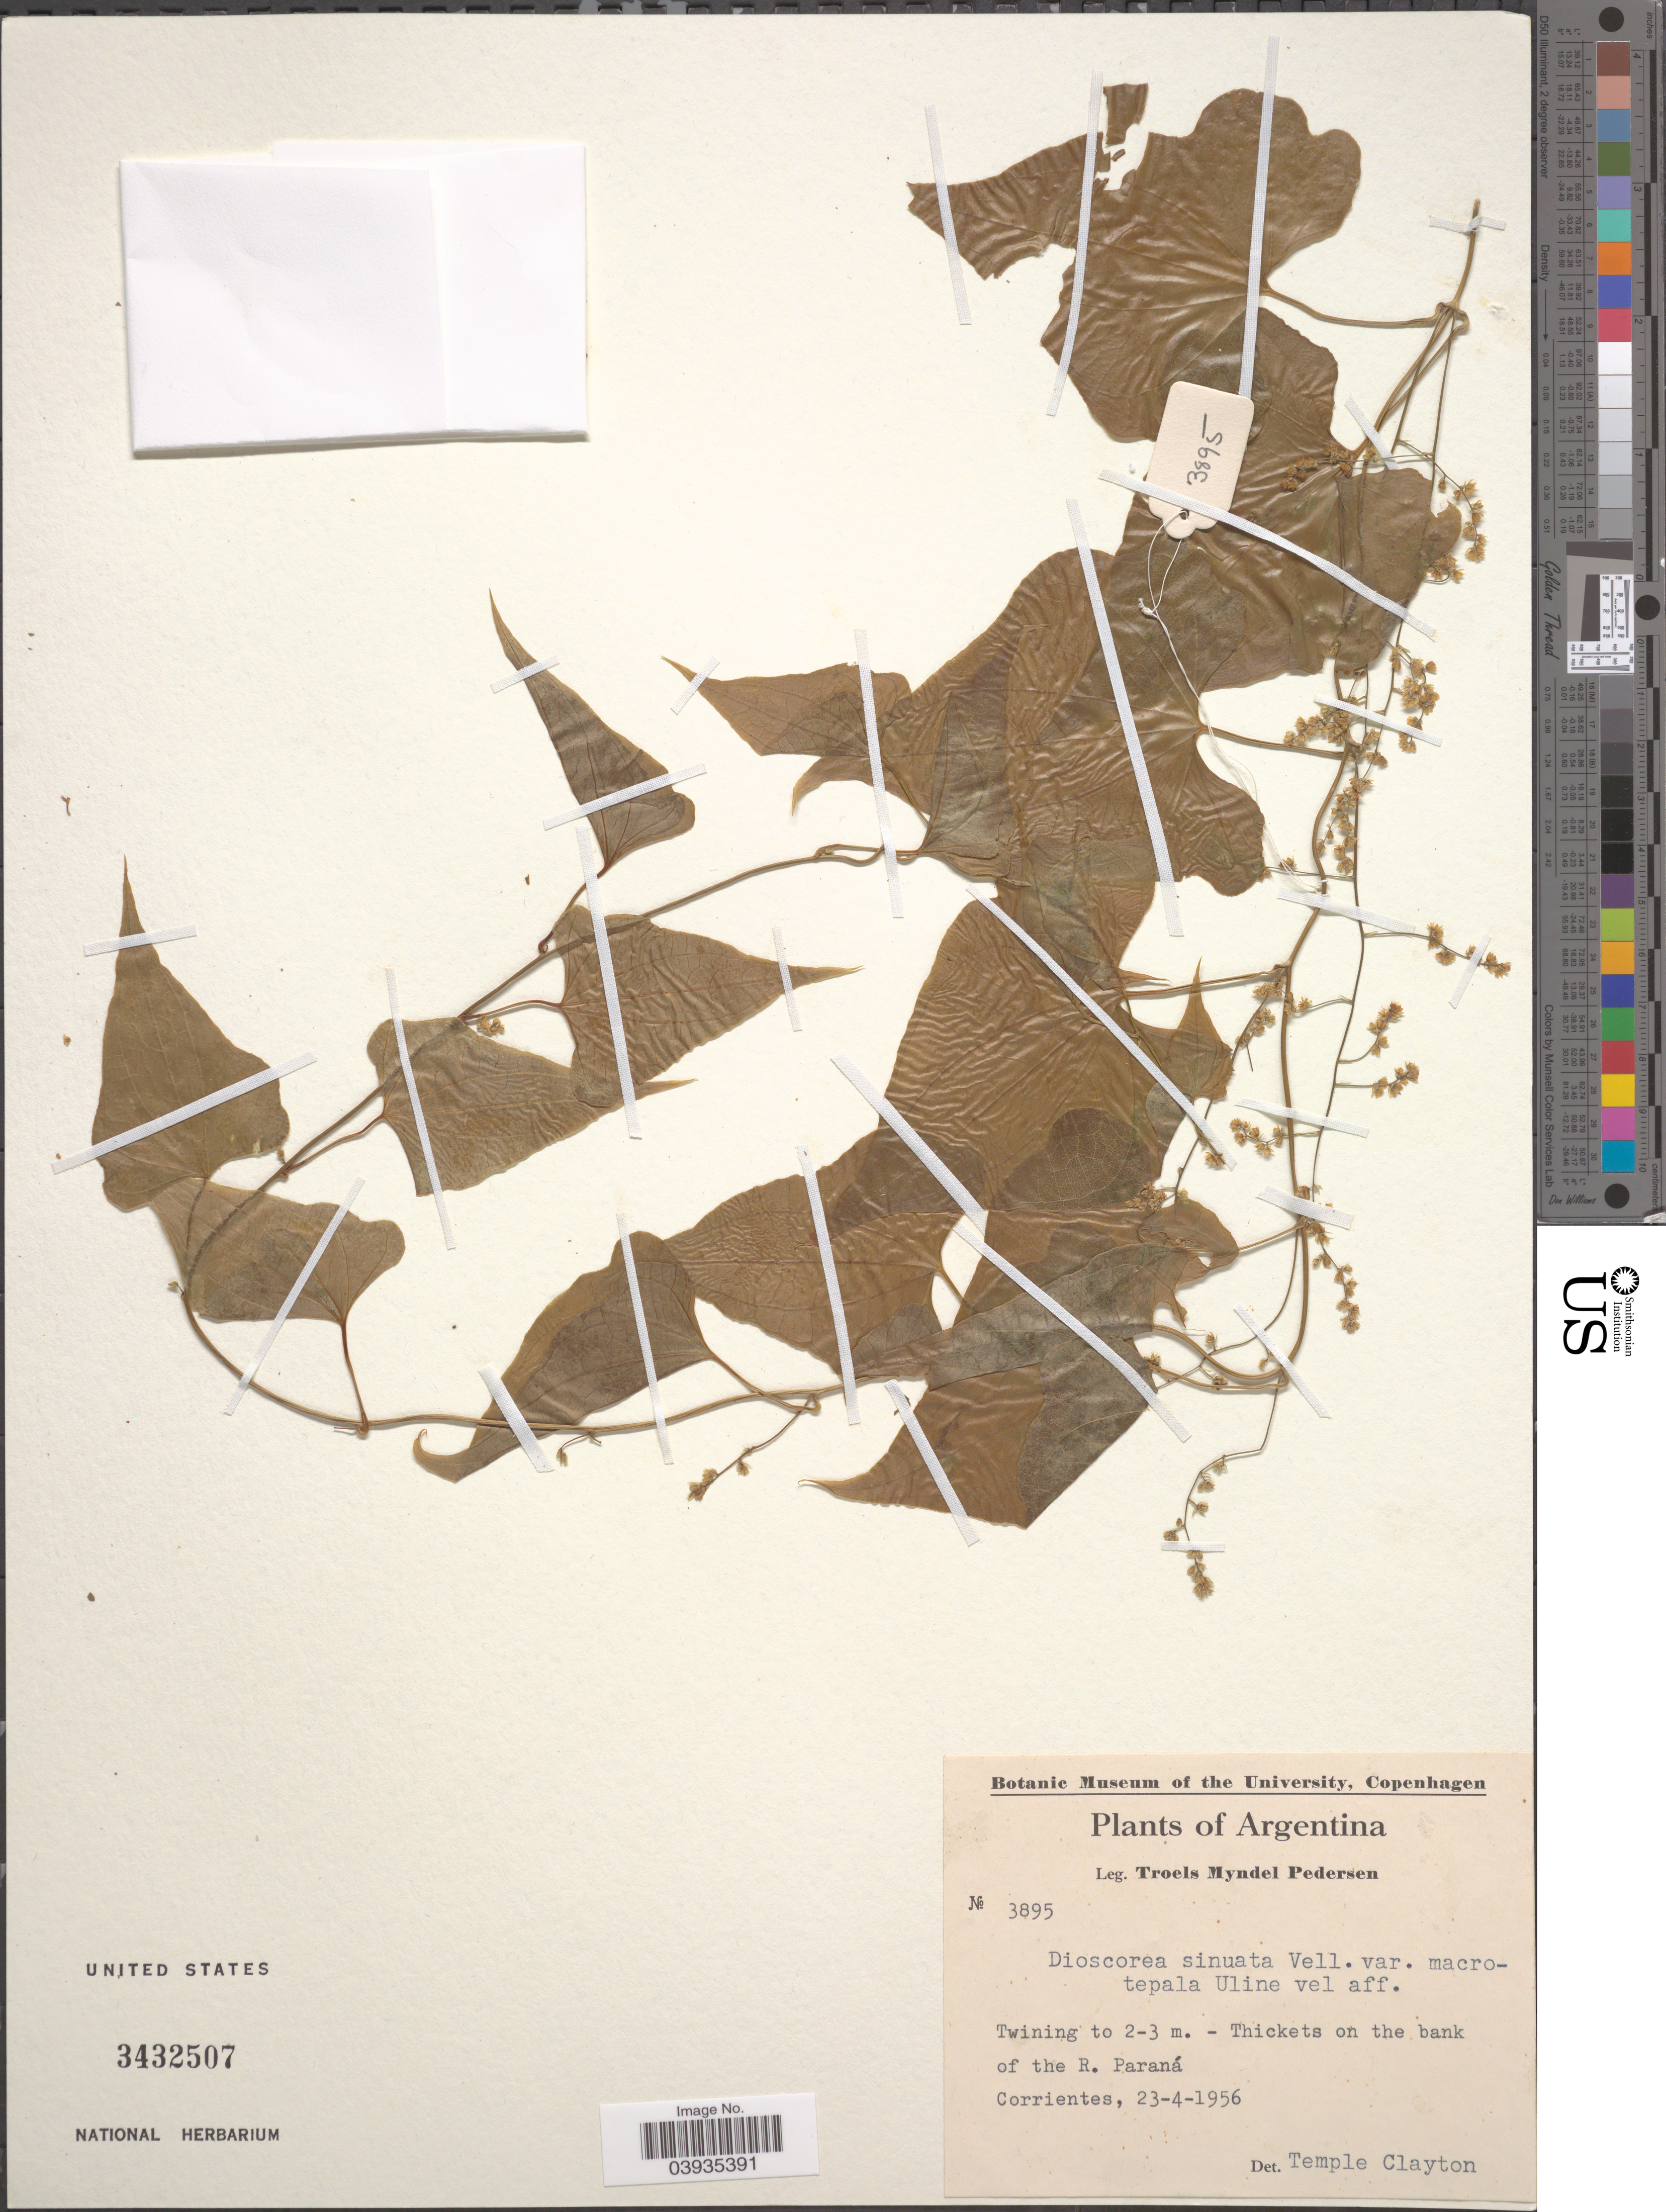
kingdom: Plantae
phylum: Tracheophyta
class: Liliopsida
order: Dioscoreales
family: Dioscoreaceae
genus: Dioscorea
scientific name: Dioscorea sinuata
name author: Vell.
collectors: T. Pederson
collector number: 3895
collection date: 1956-04-23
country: Argentina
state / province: Corrientes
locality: Thickets on the bank of the R. Paraná.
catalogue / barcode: US 3432507